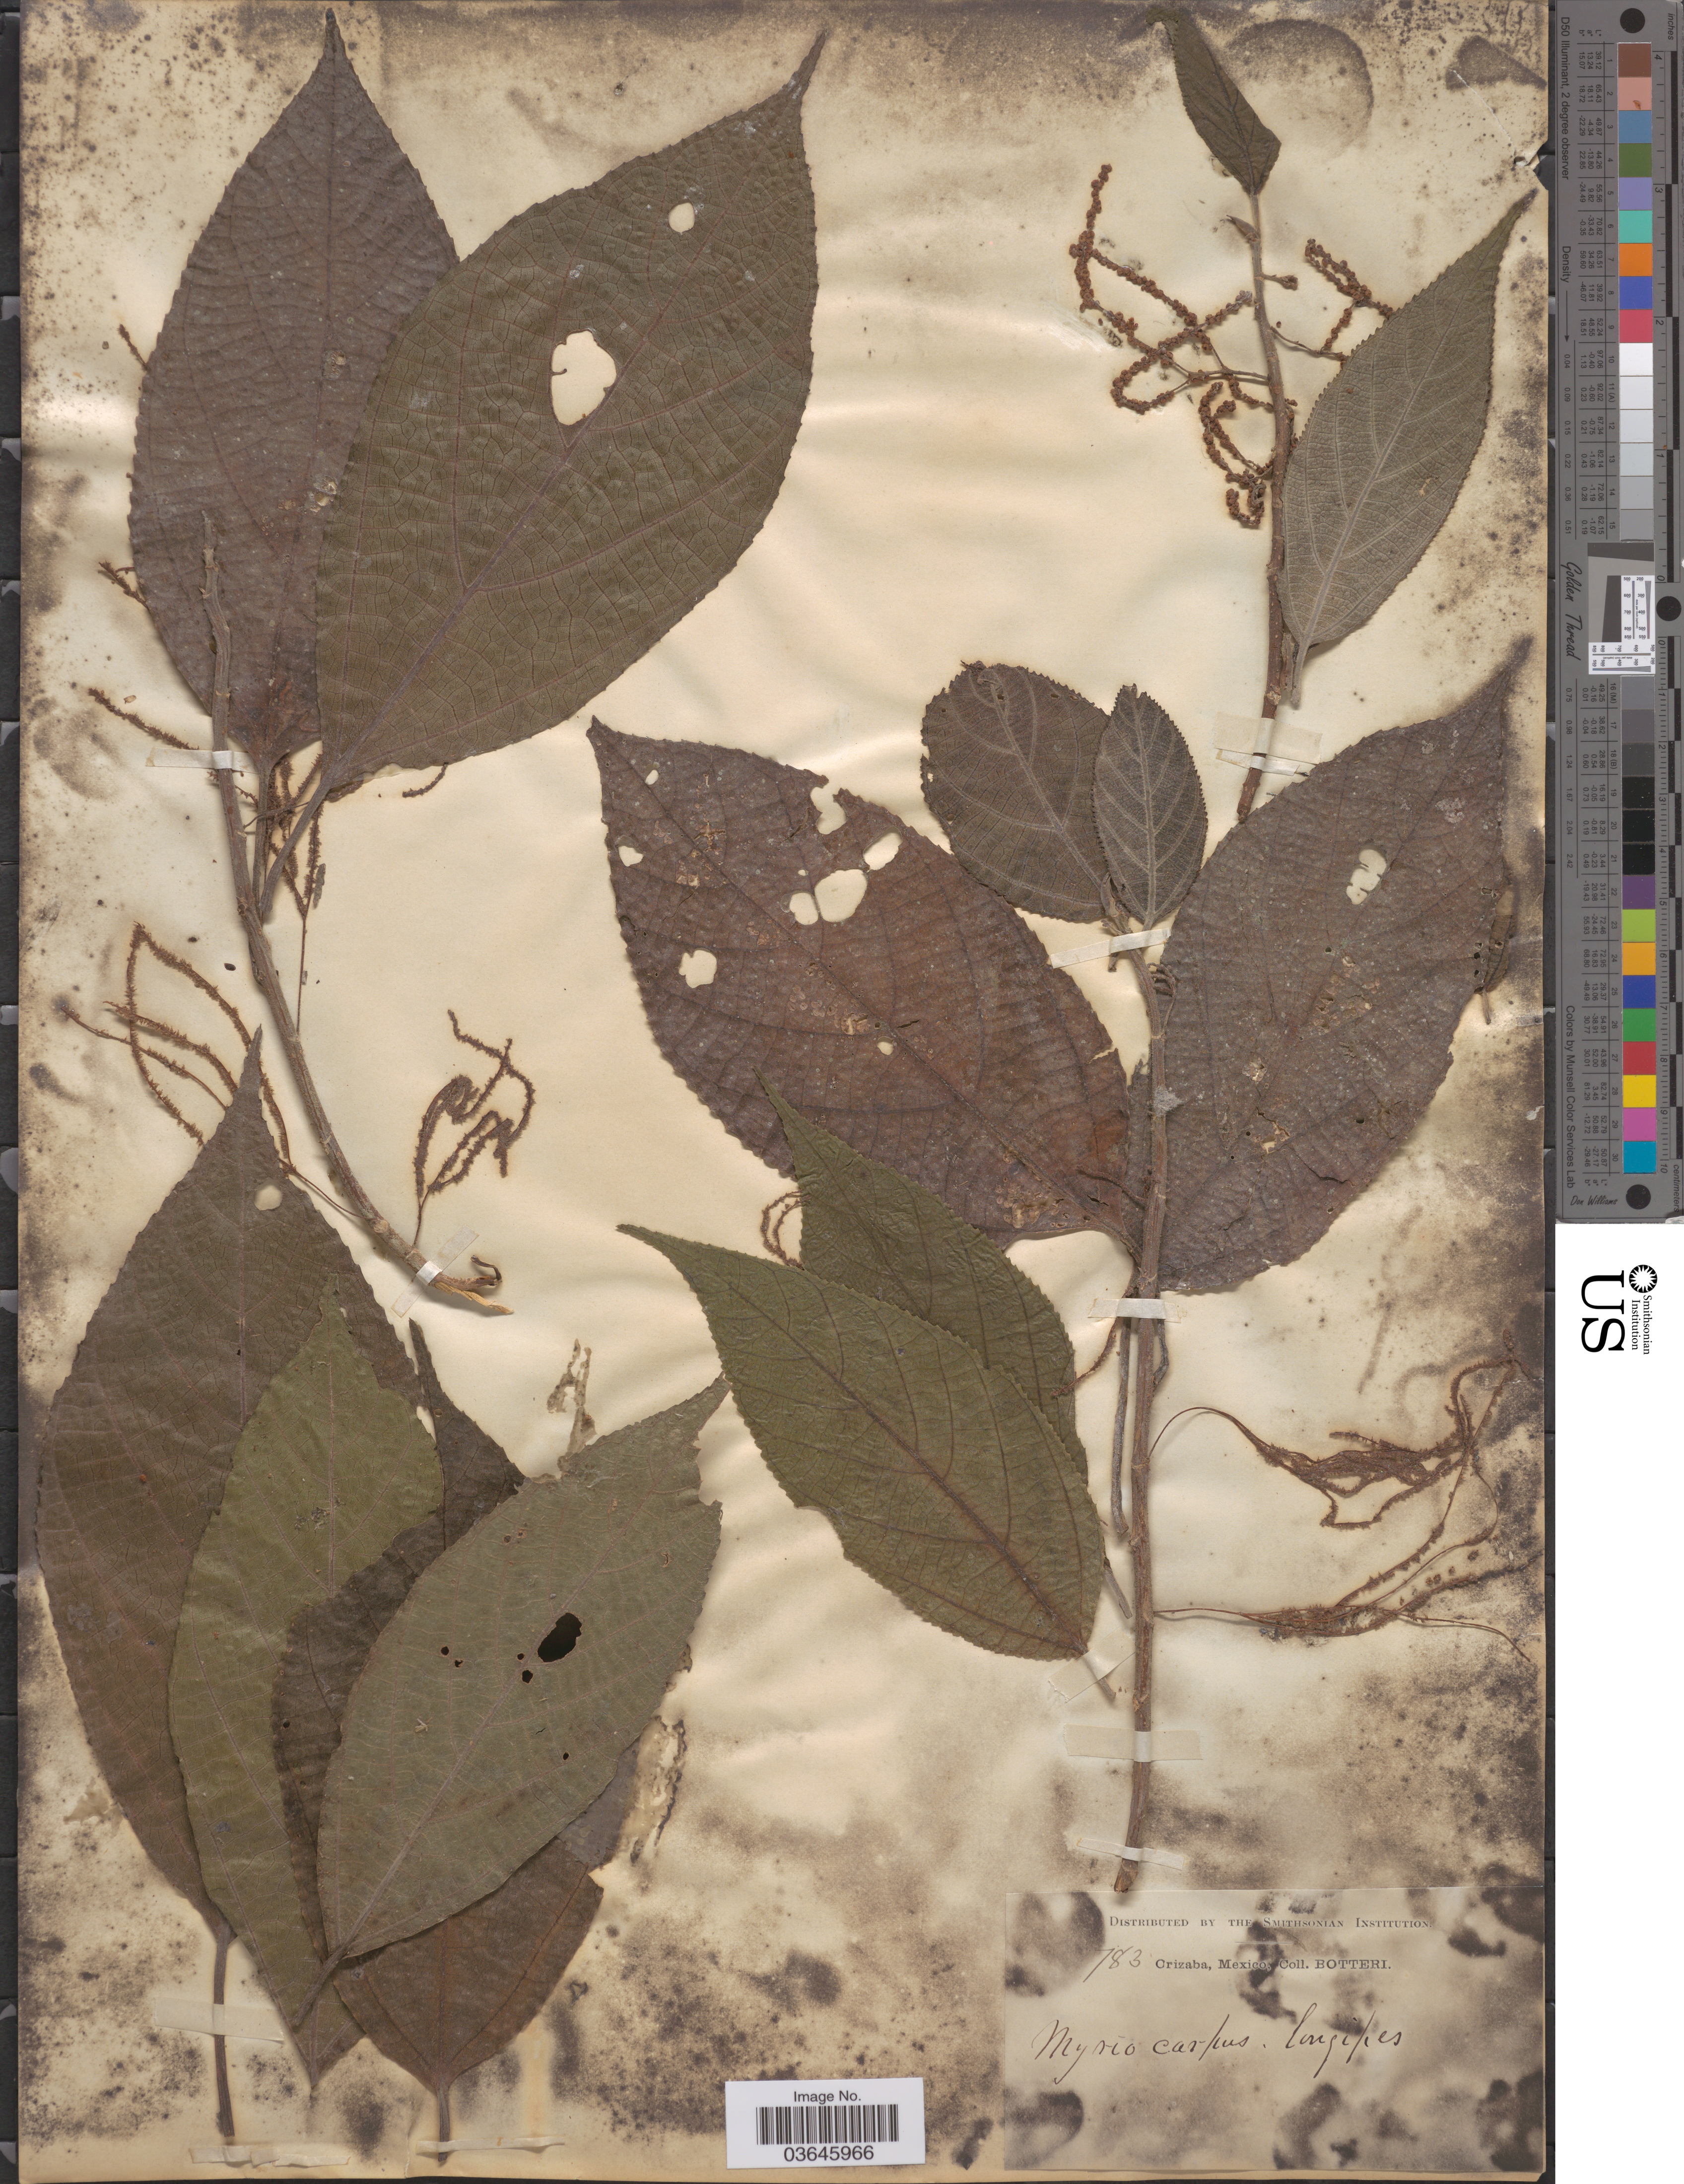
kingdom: Plantae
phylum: Tracheophyta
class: Magnoliopsida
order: Rosales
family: Urticaceae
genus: Myriocarpa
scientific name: Myriocarpa longipes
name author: Liebm.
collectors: -. Botteri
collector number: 783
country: Mexico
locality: Orizaba.